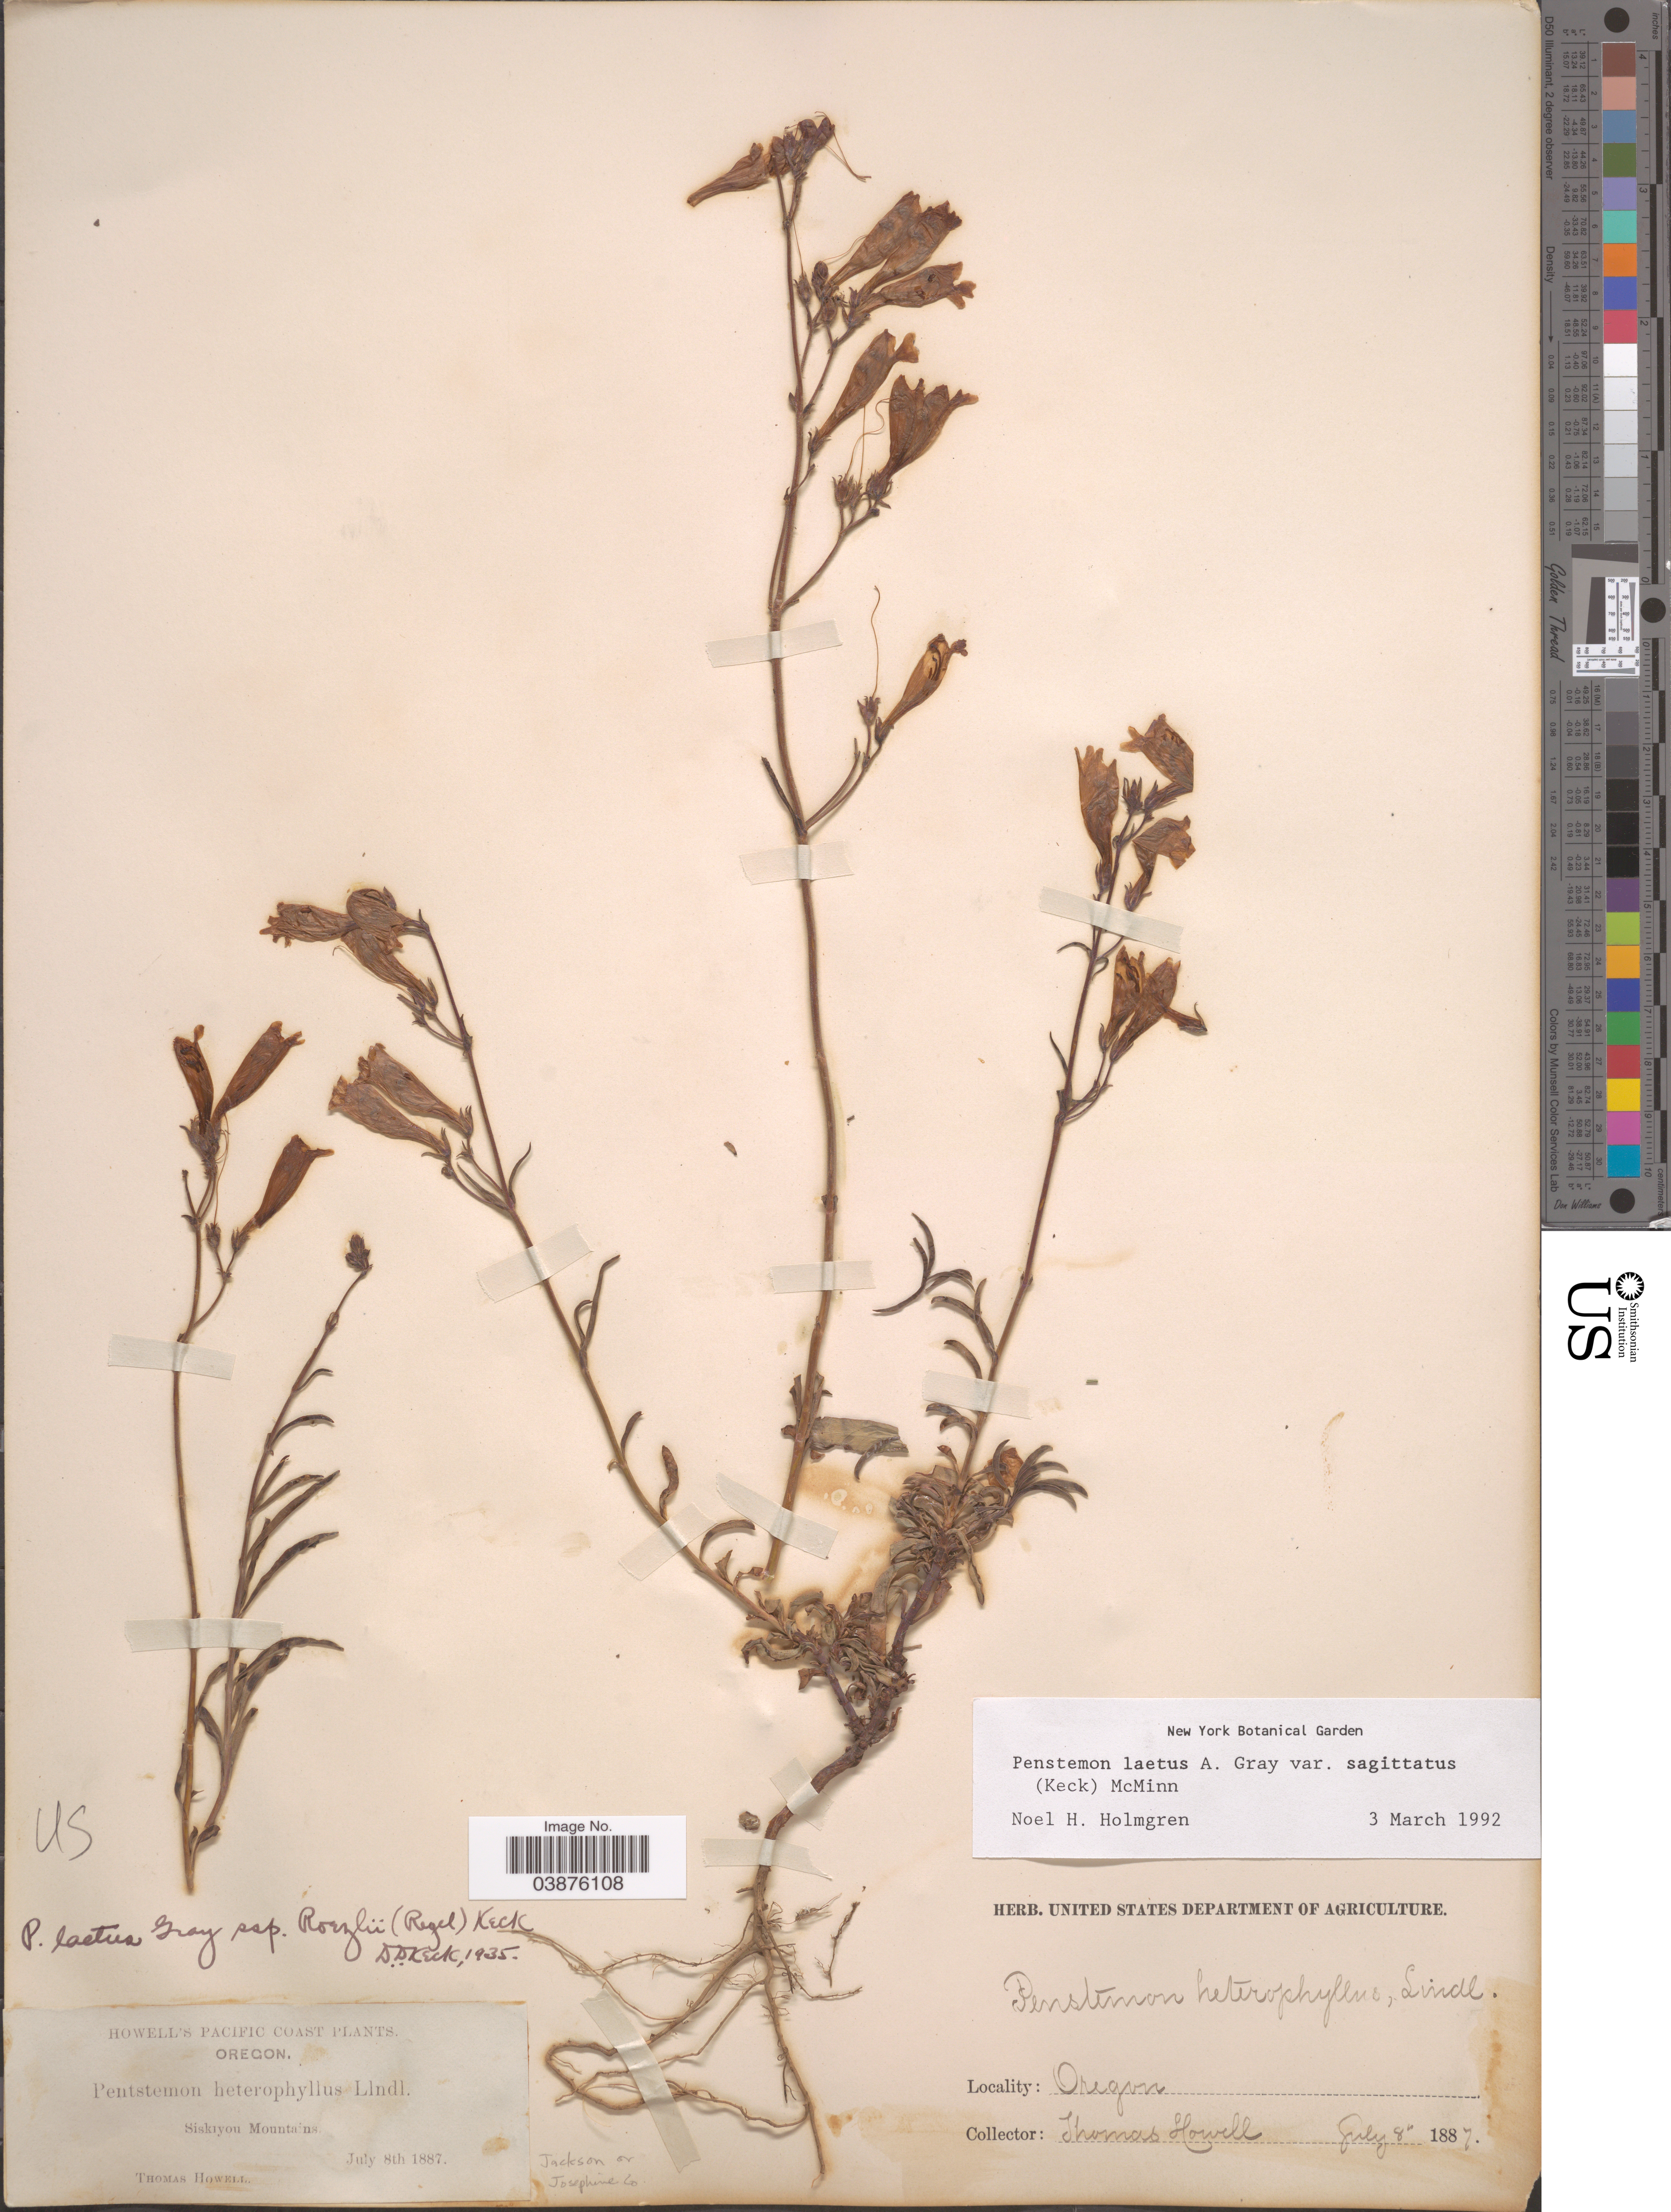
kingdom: Plantae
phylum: Tracheophyta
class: Magnoliopsida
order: Lamiales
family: Plantaginaceae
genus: Penstemon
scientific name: Penstemon laetus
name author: A. Gray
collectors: T. Howell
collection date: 1887-07-08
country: United States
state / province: Oregon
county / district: Jackson / Josephine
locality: Pacific Coast. Siskiyou Mountains. Jackson or Josephine Co.